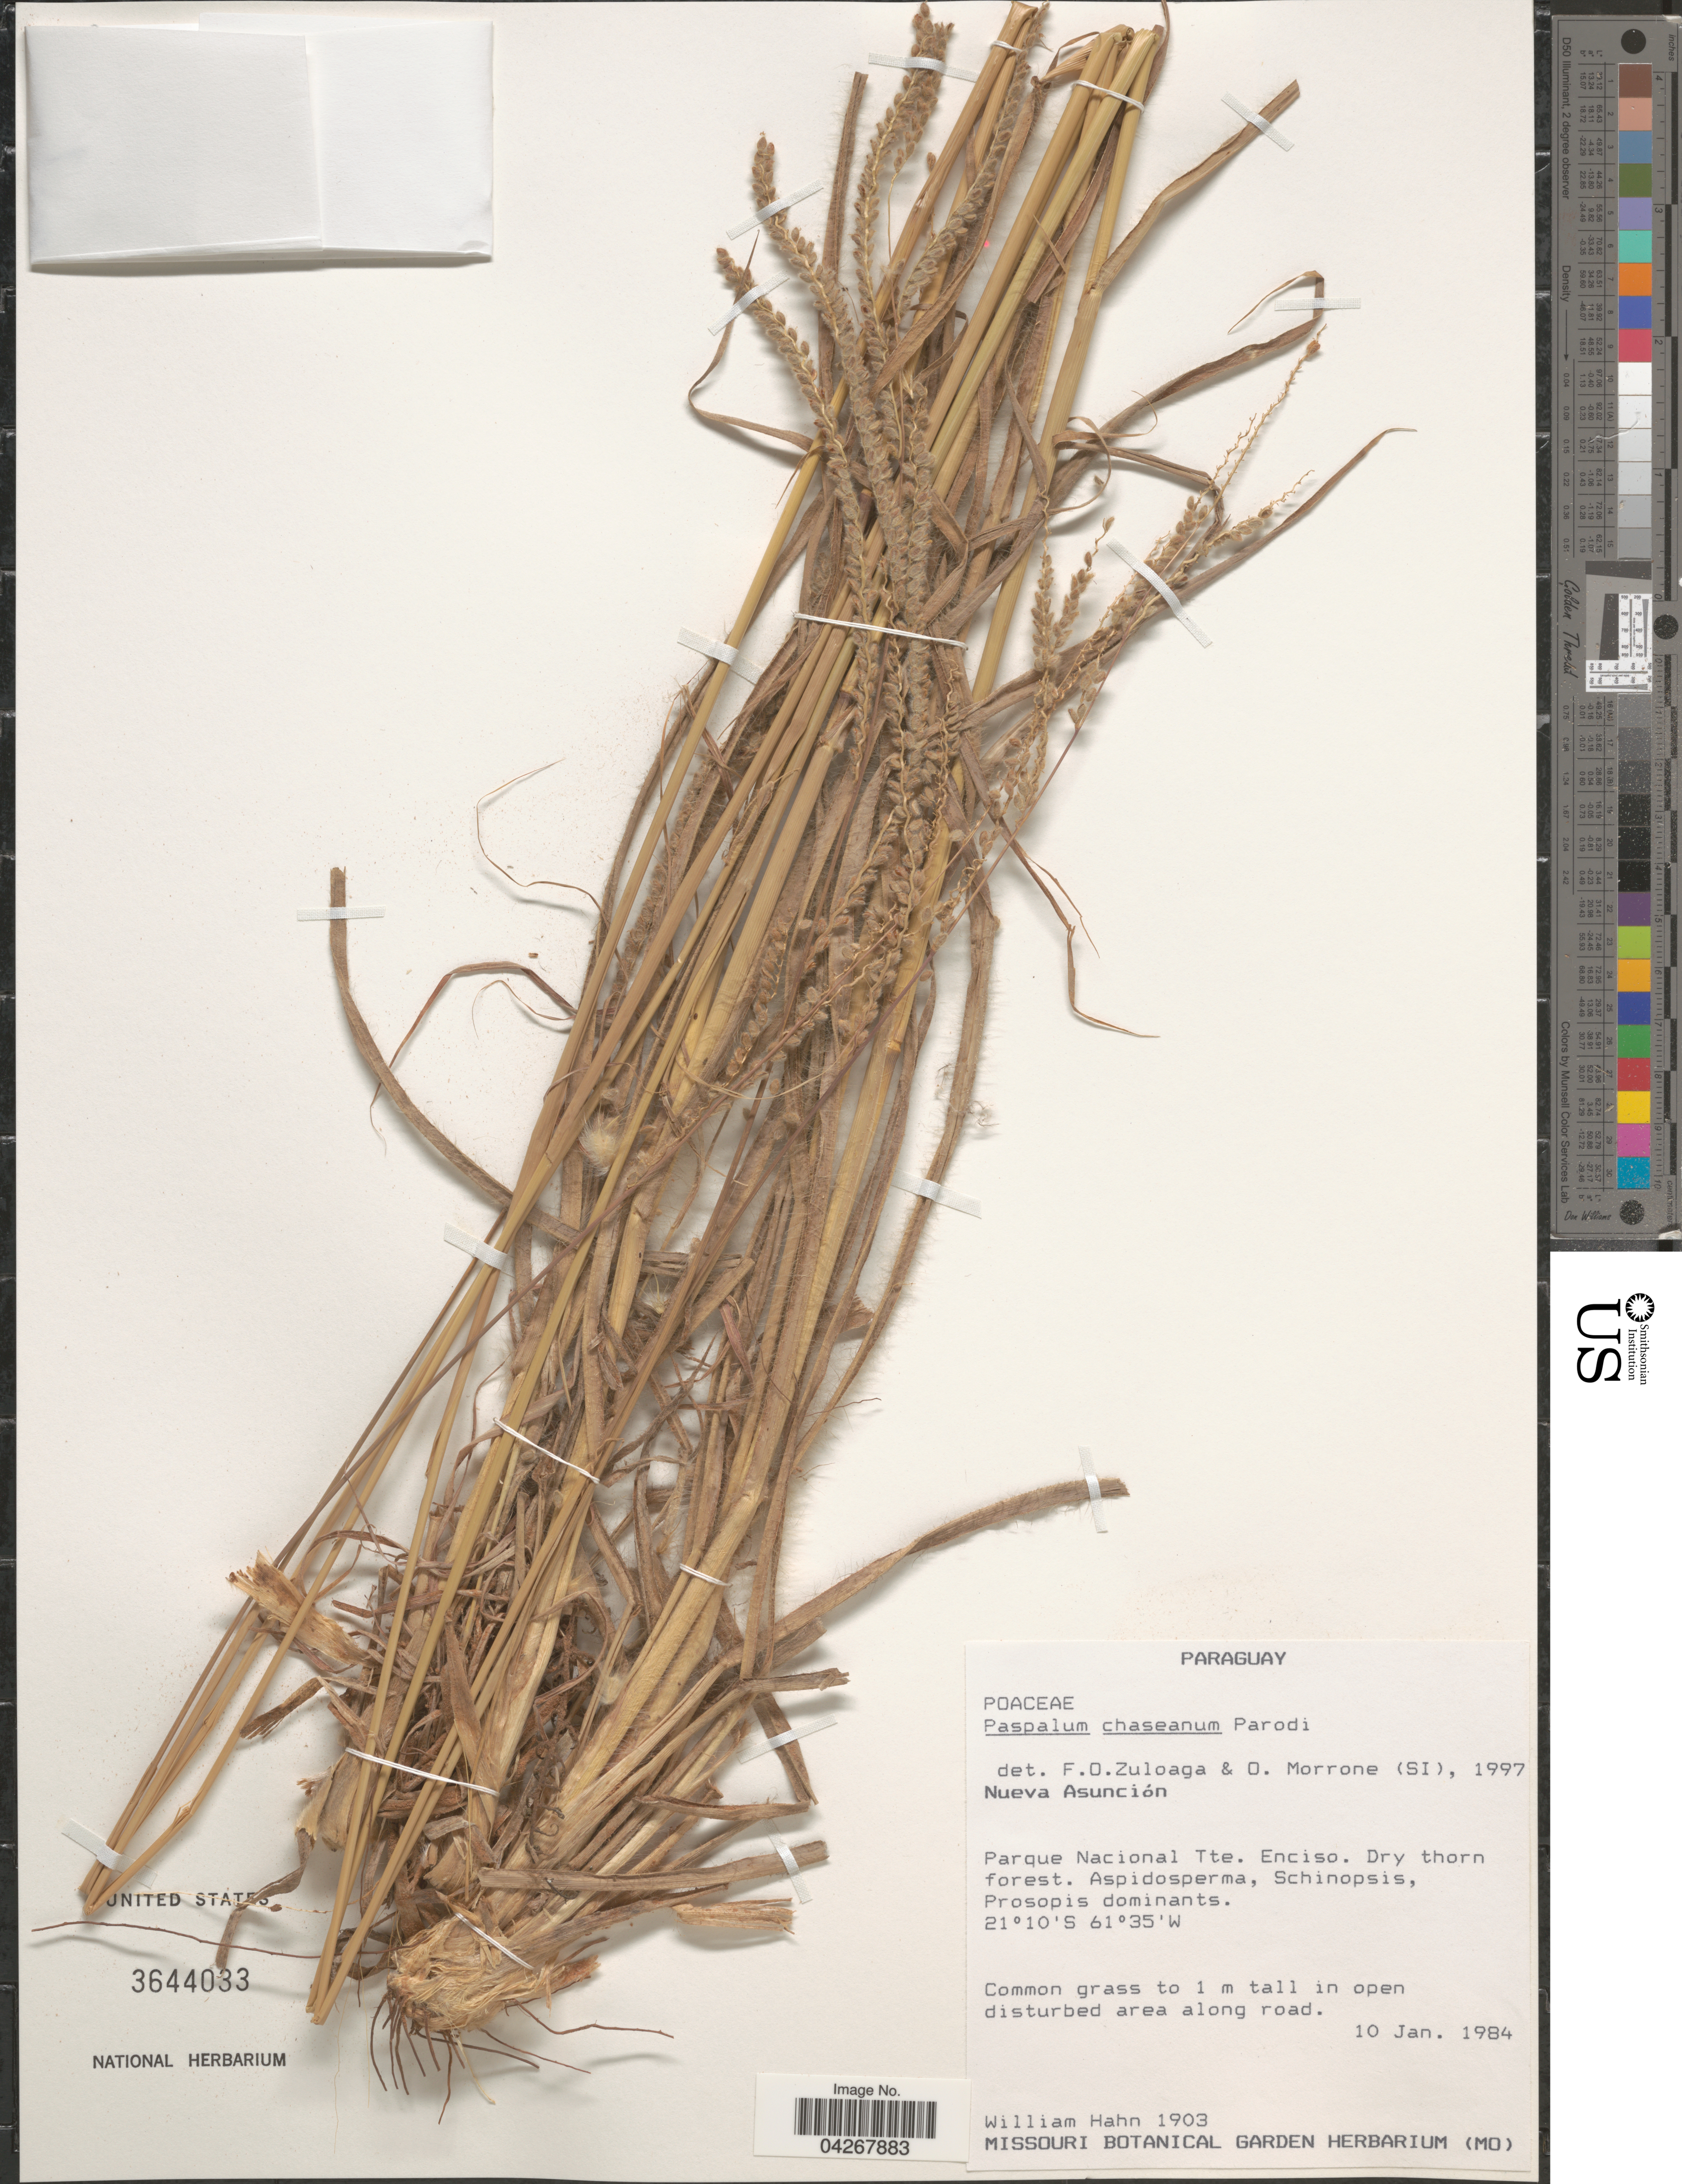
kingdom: Plantae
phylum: Tracheophyta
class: Liliopsida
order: Poales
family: Poaceae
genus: Paspalum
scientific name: Paspalum chaseanum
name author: Parodi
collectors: W. Hahn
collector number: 1903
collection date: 1984-01-10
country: Paraguay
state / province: Asuncion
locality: Nueva Asunción. Parque Nacional Tte. Enciso.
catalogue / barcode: US 3644033